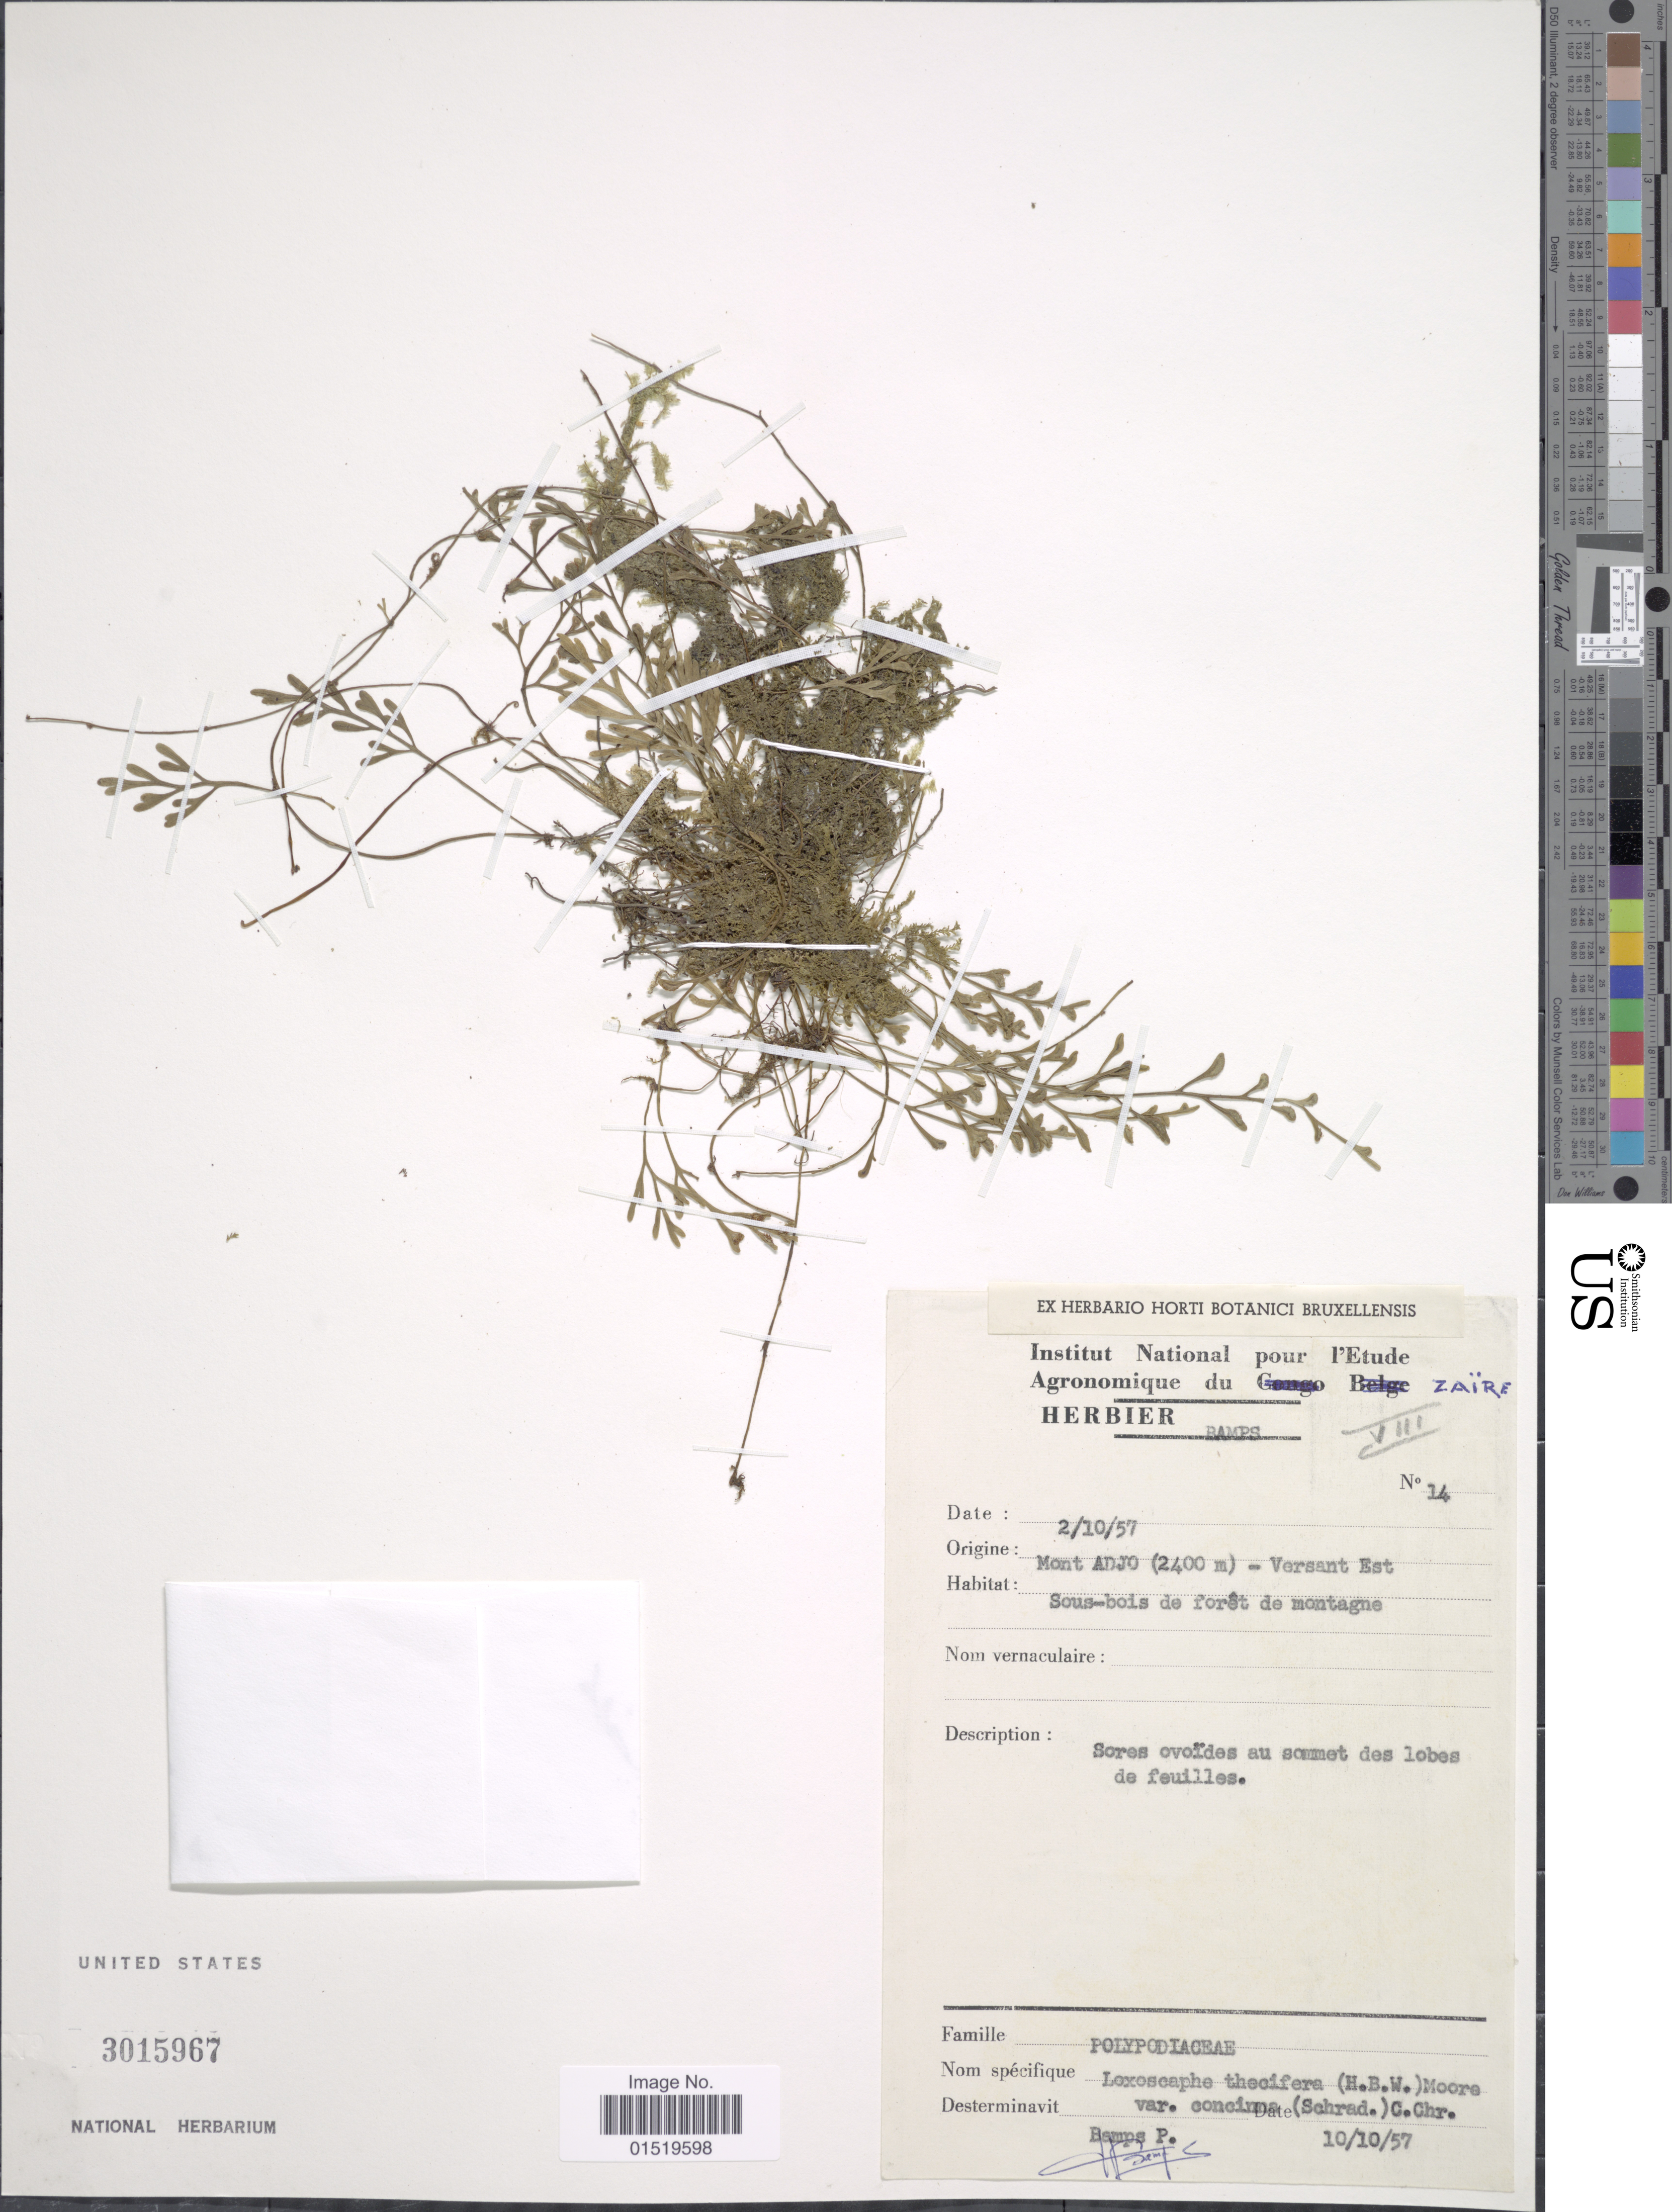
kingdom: Plantae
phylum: Tracheophyta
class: Polypodiopsida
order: Polypodiales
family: Aspleniaceae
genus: Asplenium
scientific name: Asplenium theciferum var. concinnum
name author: (Schrad.) Schelpe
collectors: ex herb. Bamps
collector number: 14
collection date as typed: Transcribed d/m/y: 2/10/57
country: Angola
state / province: Zaire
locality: Mont Adjo - Versant Est Sous-bois de forêt de montagne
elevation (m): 2400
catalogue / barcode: US 3015967